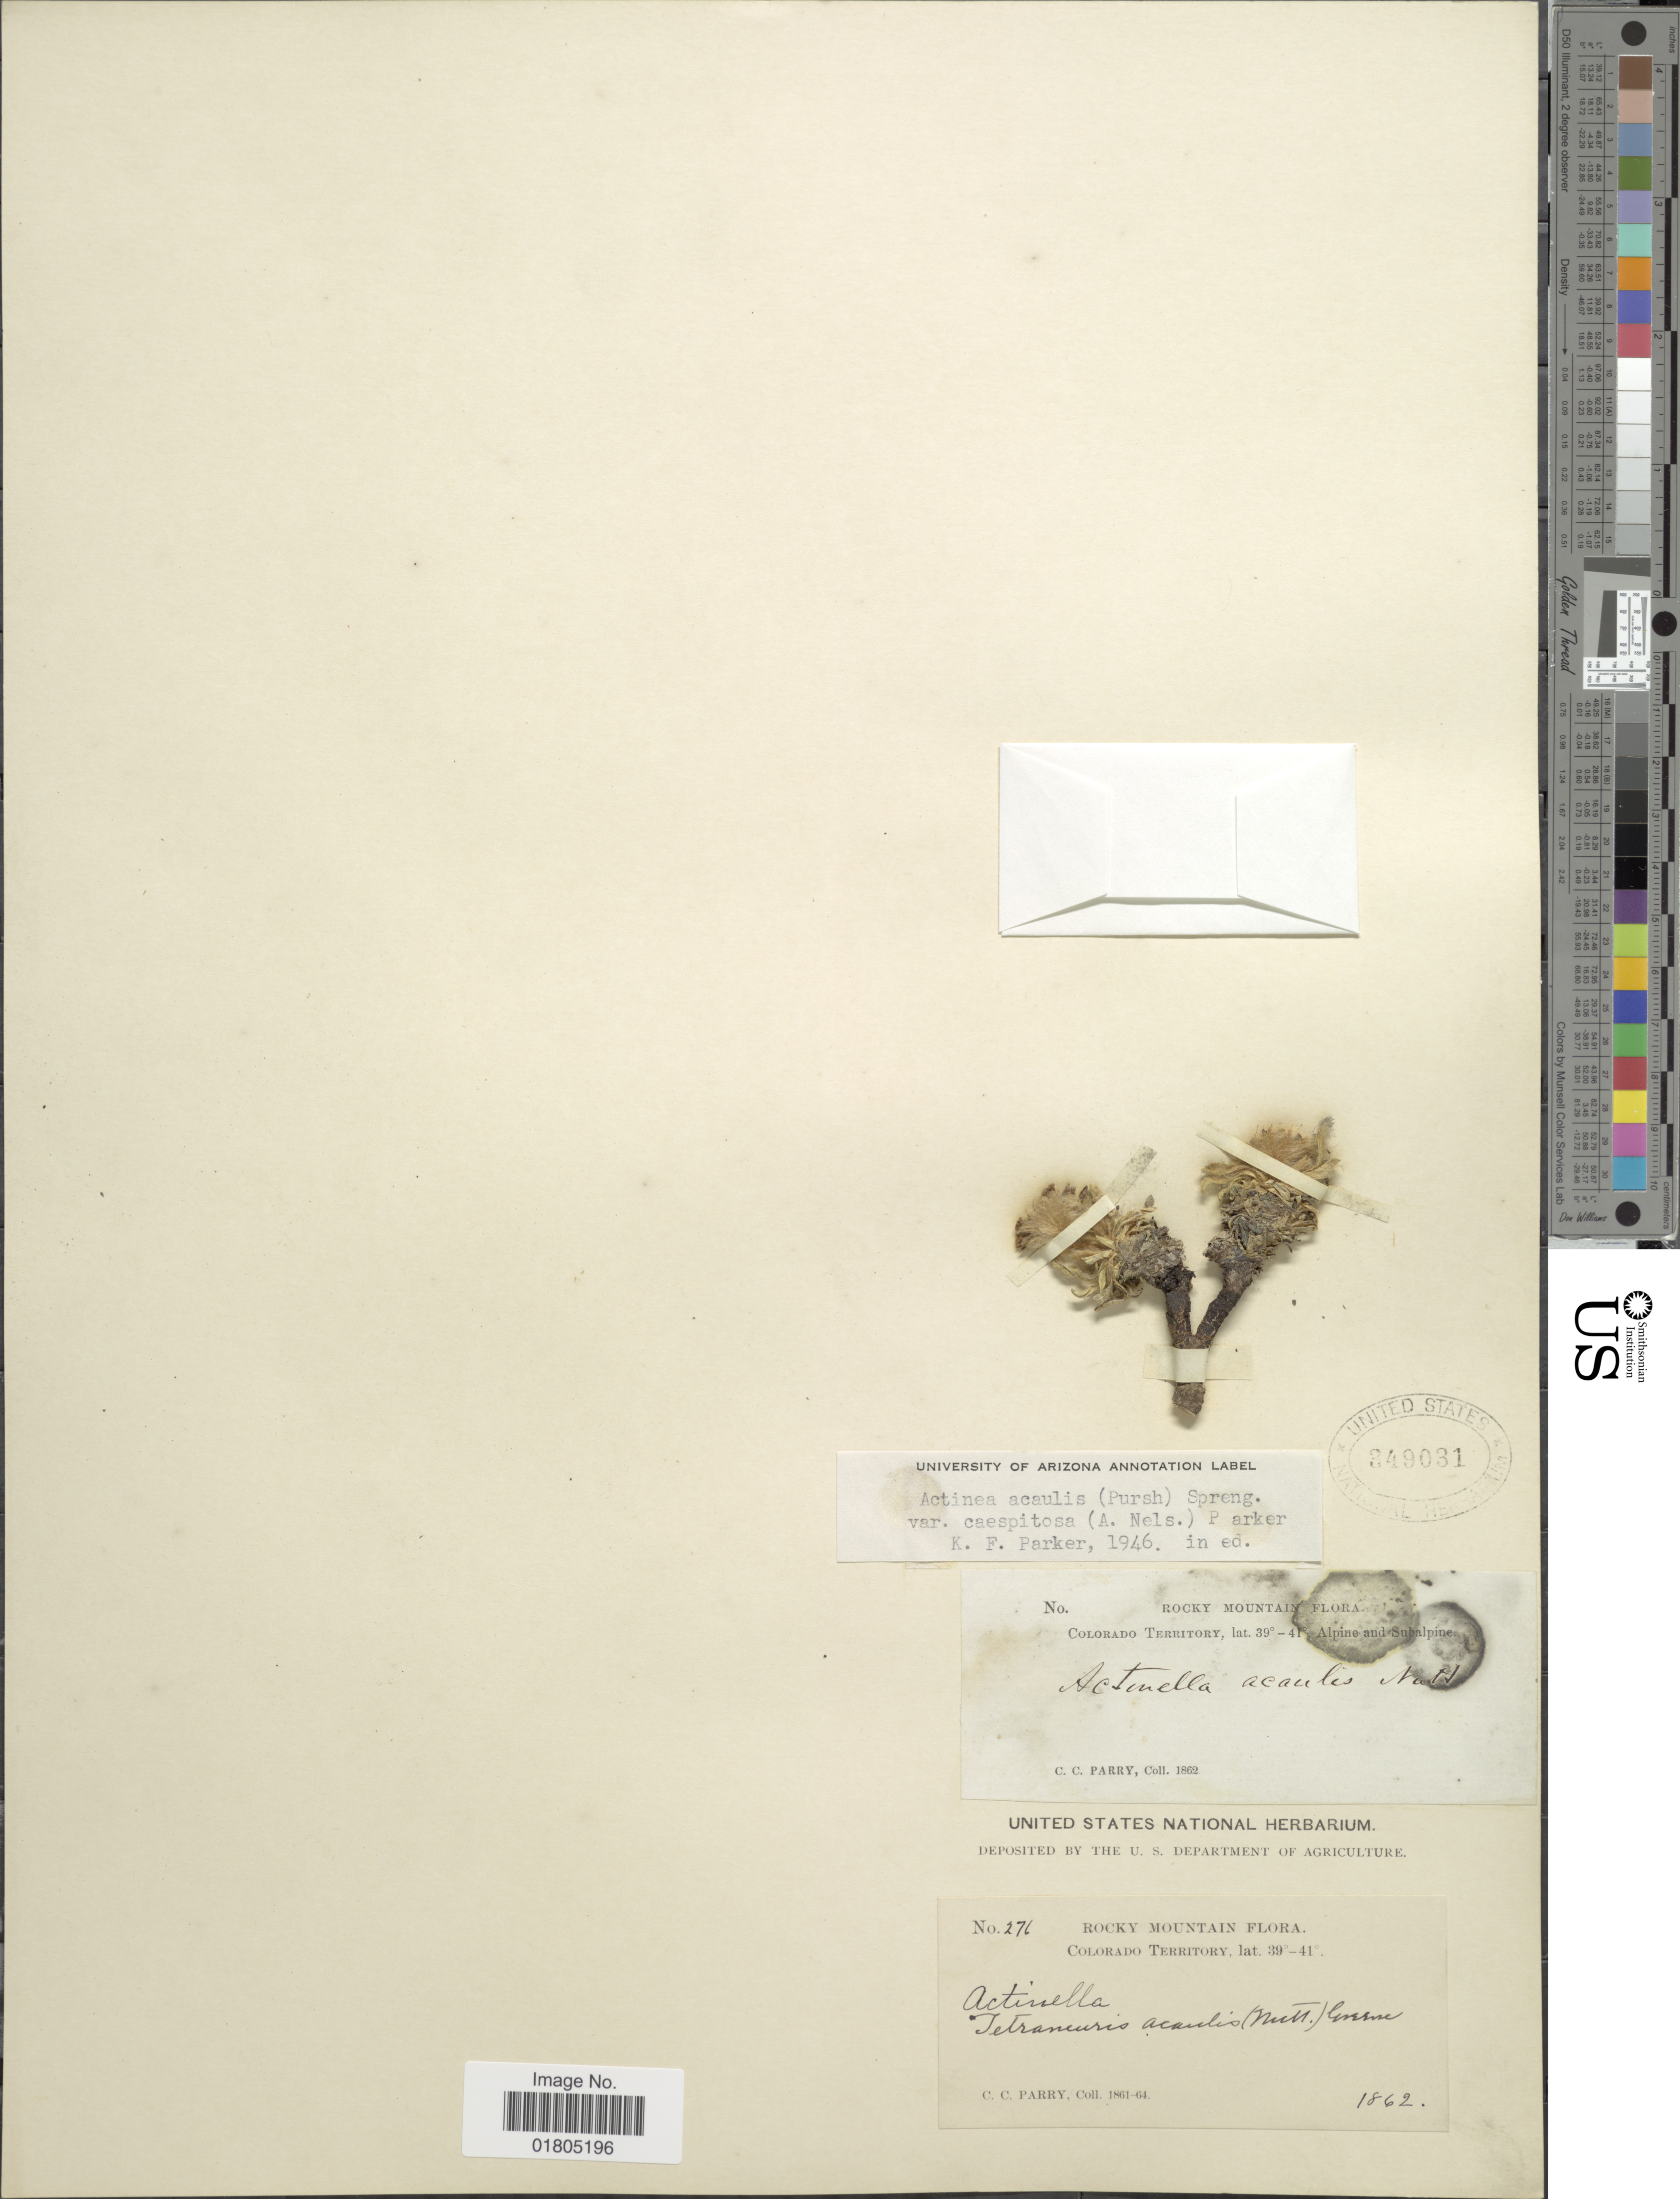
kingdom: Plantae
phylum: Tracheophyta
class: Magnoliopsida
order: Asterales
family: Asteraceae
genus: Actinea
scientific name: Actinea acaulis var. caespitosa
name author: (A. Nelson) K.F. Parker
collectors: C. C. Parry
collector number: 276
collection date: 1862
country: United States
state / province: Colorado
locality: Colorado Territory, Rocky Mountain.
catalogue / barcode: US 349031